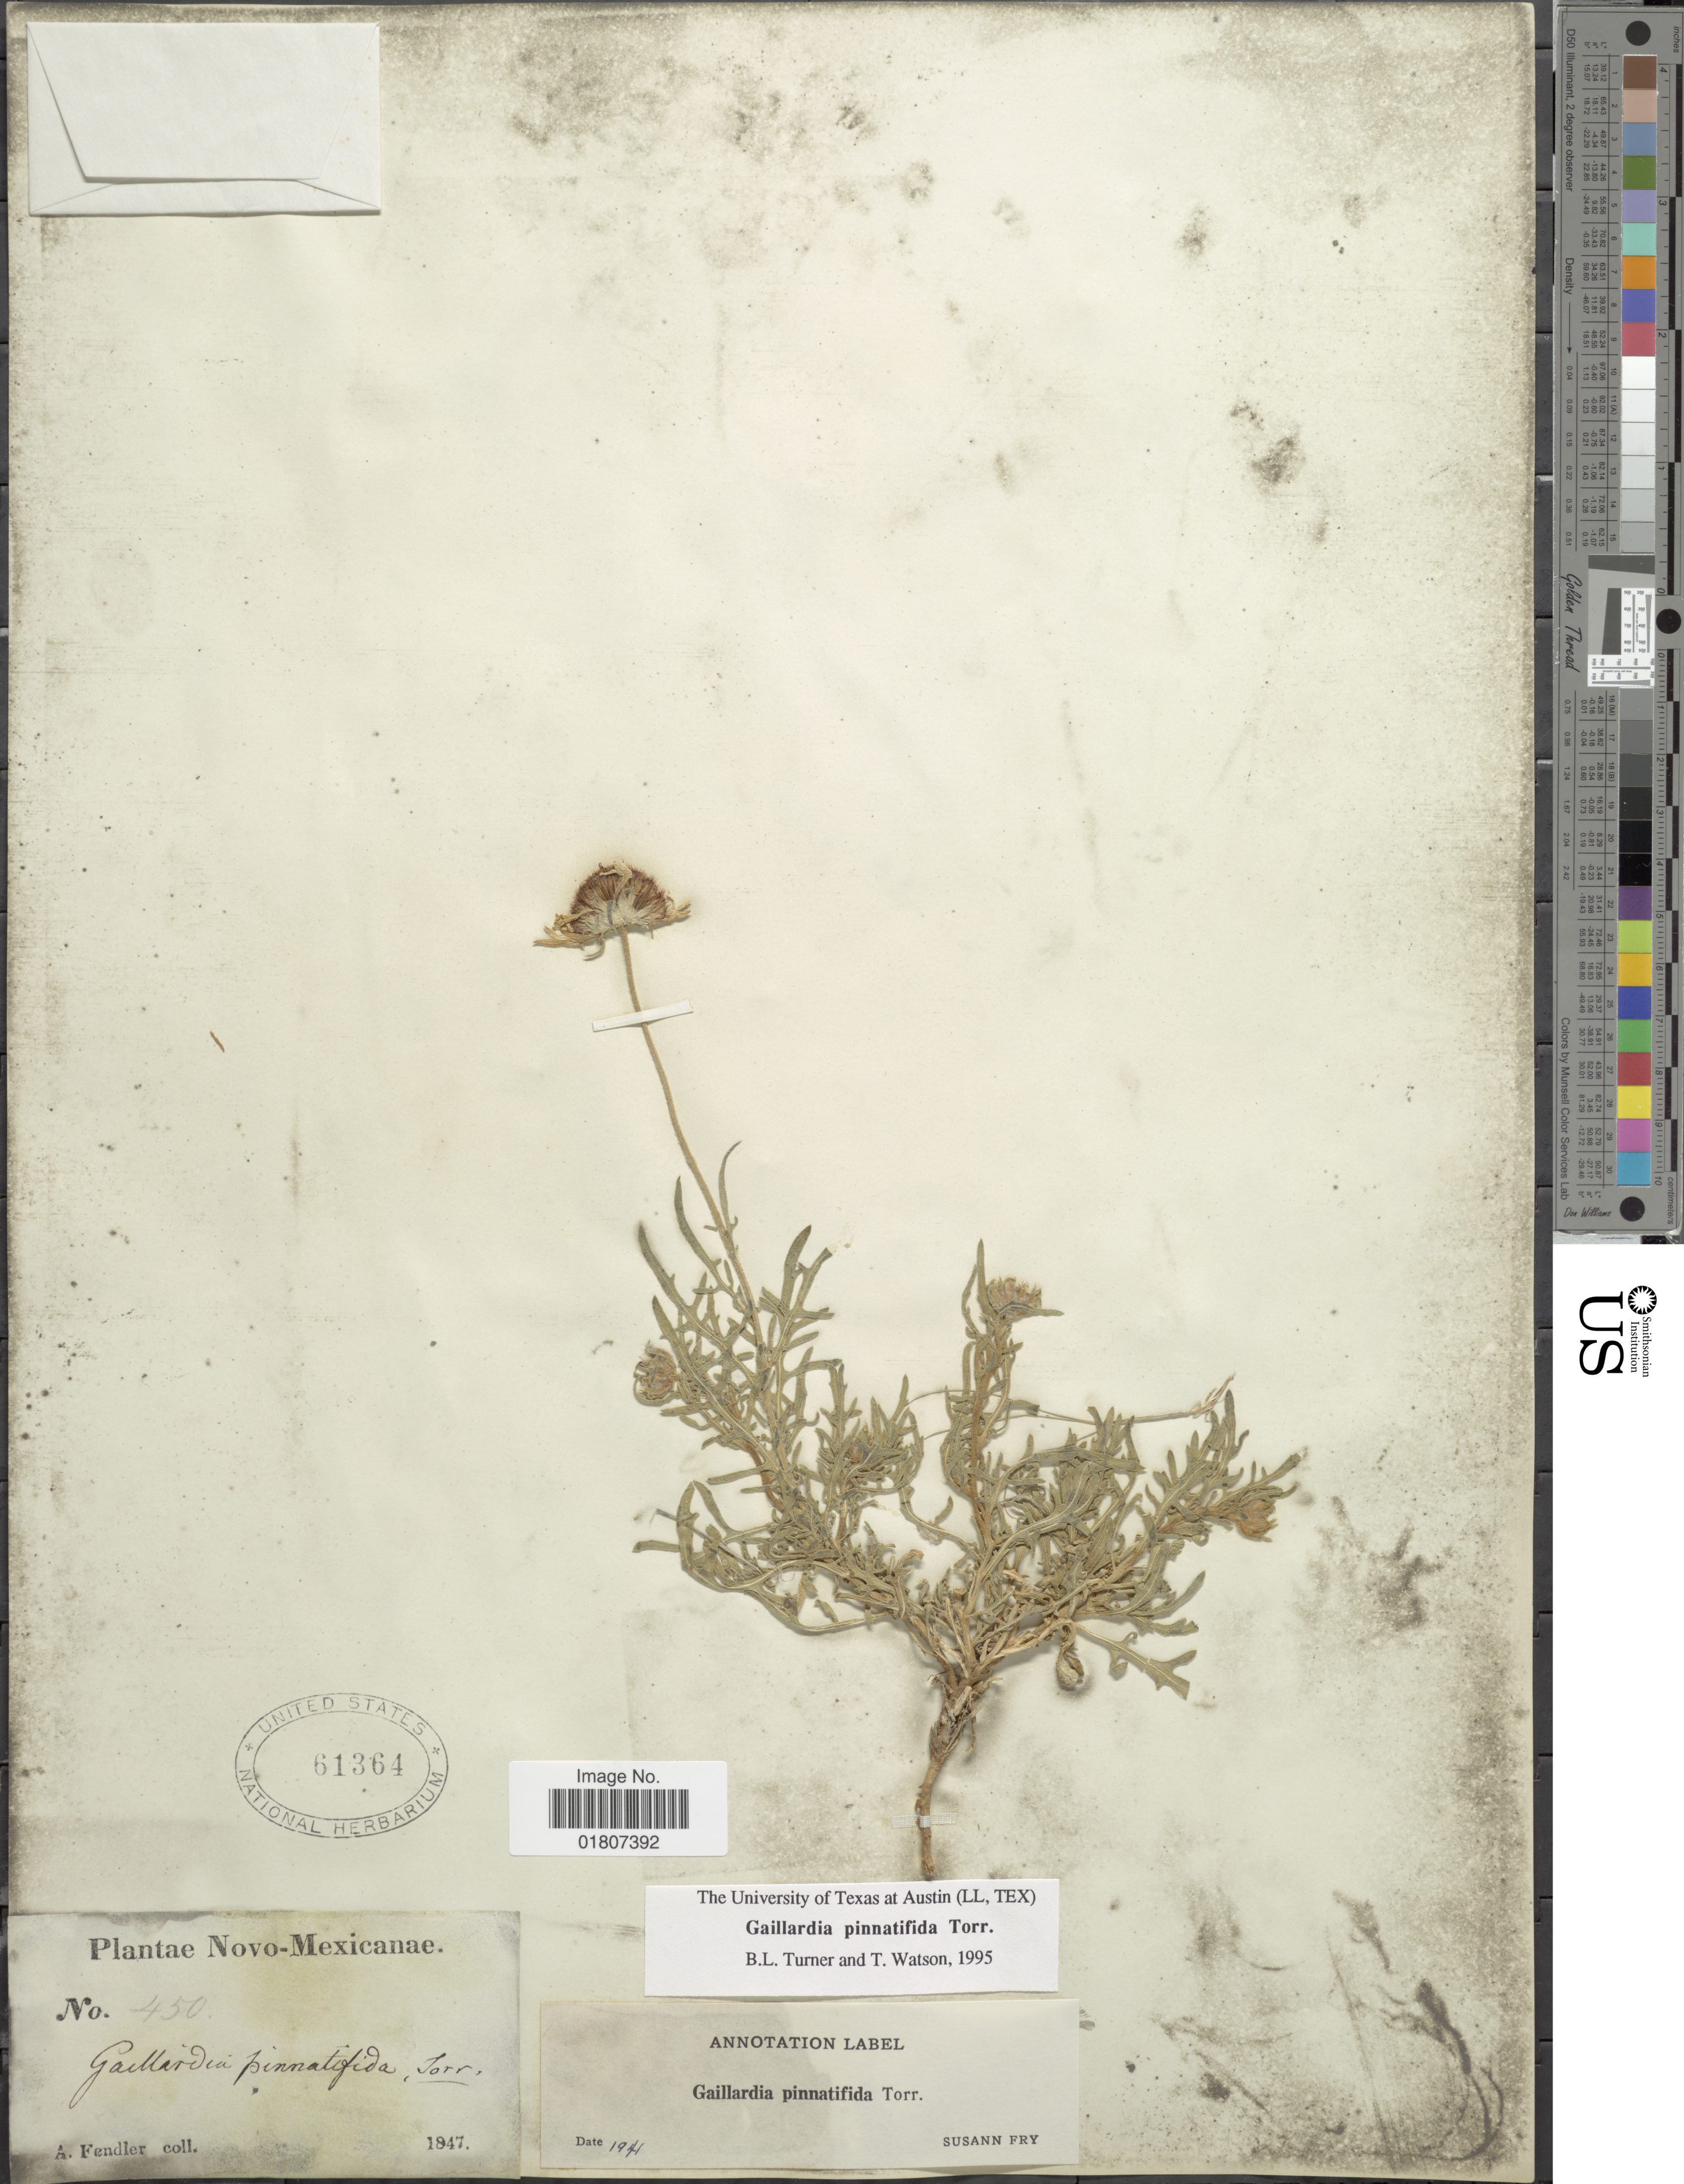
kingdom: Plantae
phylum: Tracheophyta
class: Magnoliopsida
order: Asterales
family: Asteraceae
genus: Gaillardia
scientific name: Gaillardia pinnatifida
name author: Torr.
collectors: A. Fendler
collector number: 450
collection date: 1847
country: United States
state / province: New Mexico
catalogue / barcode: US 61364